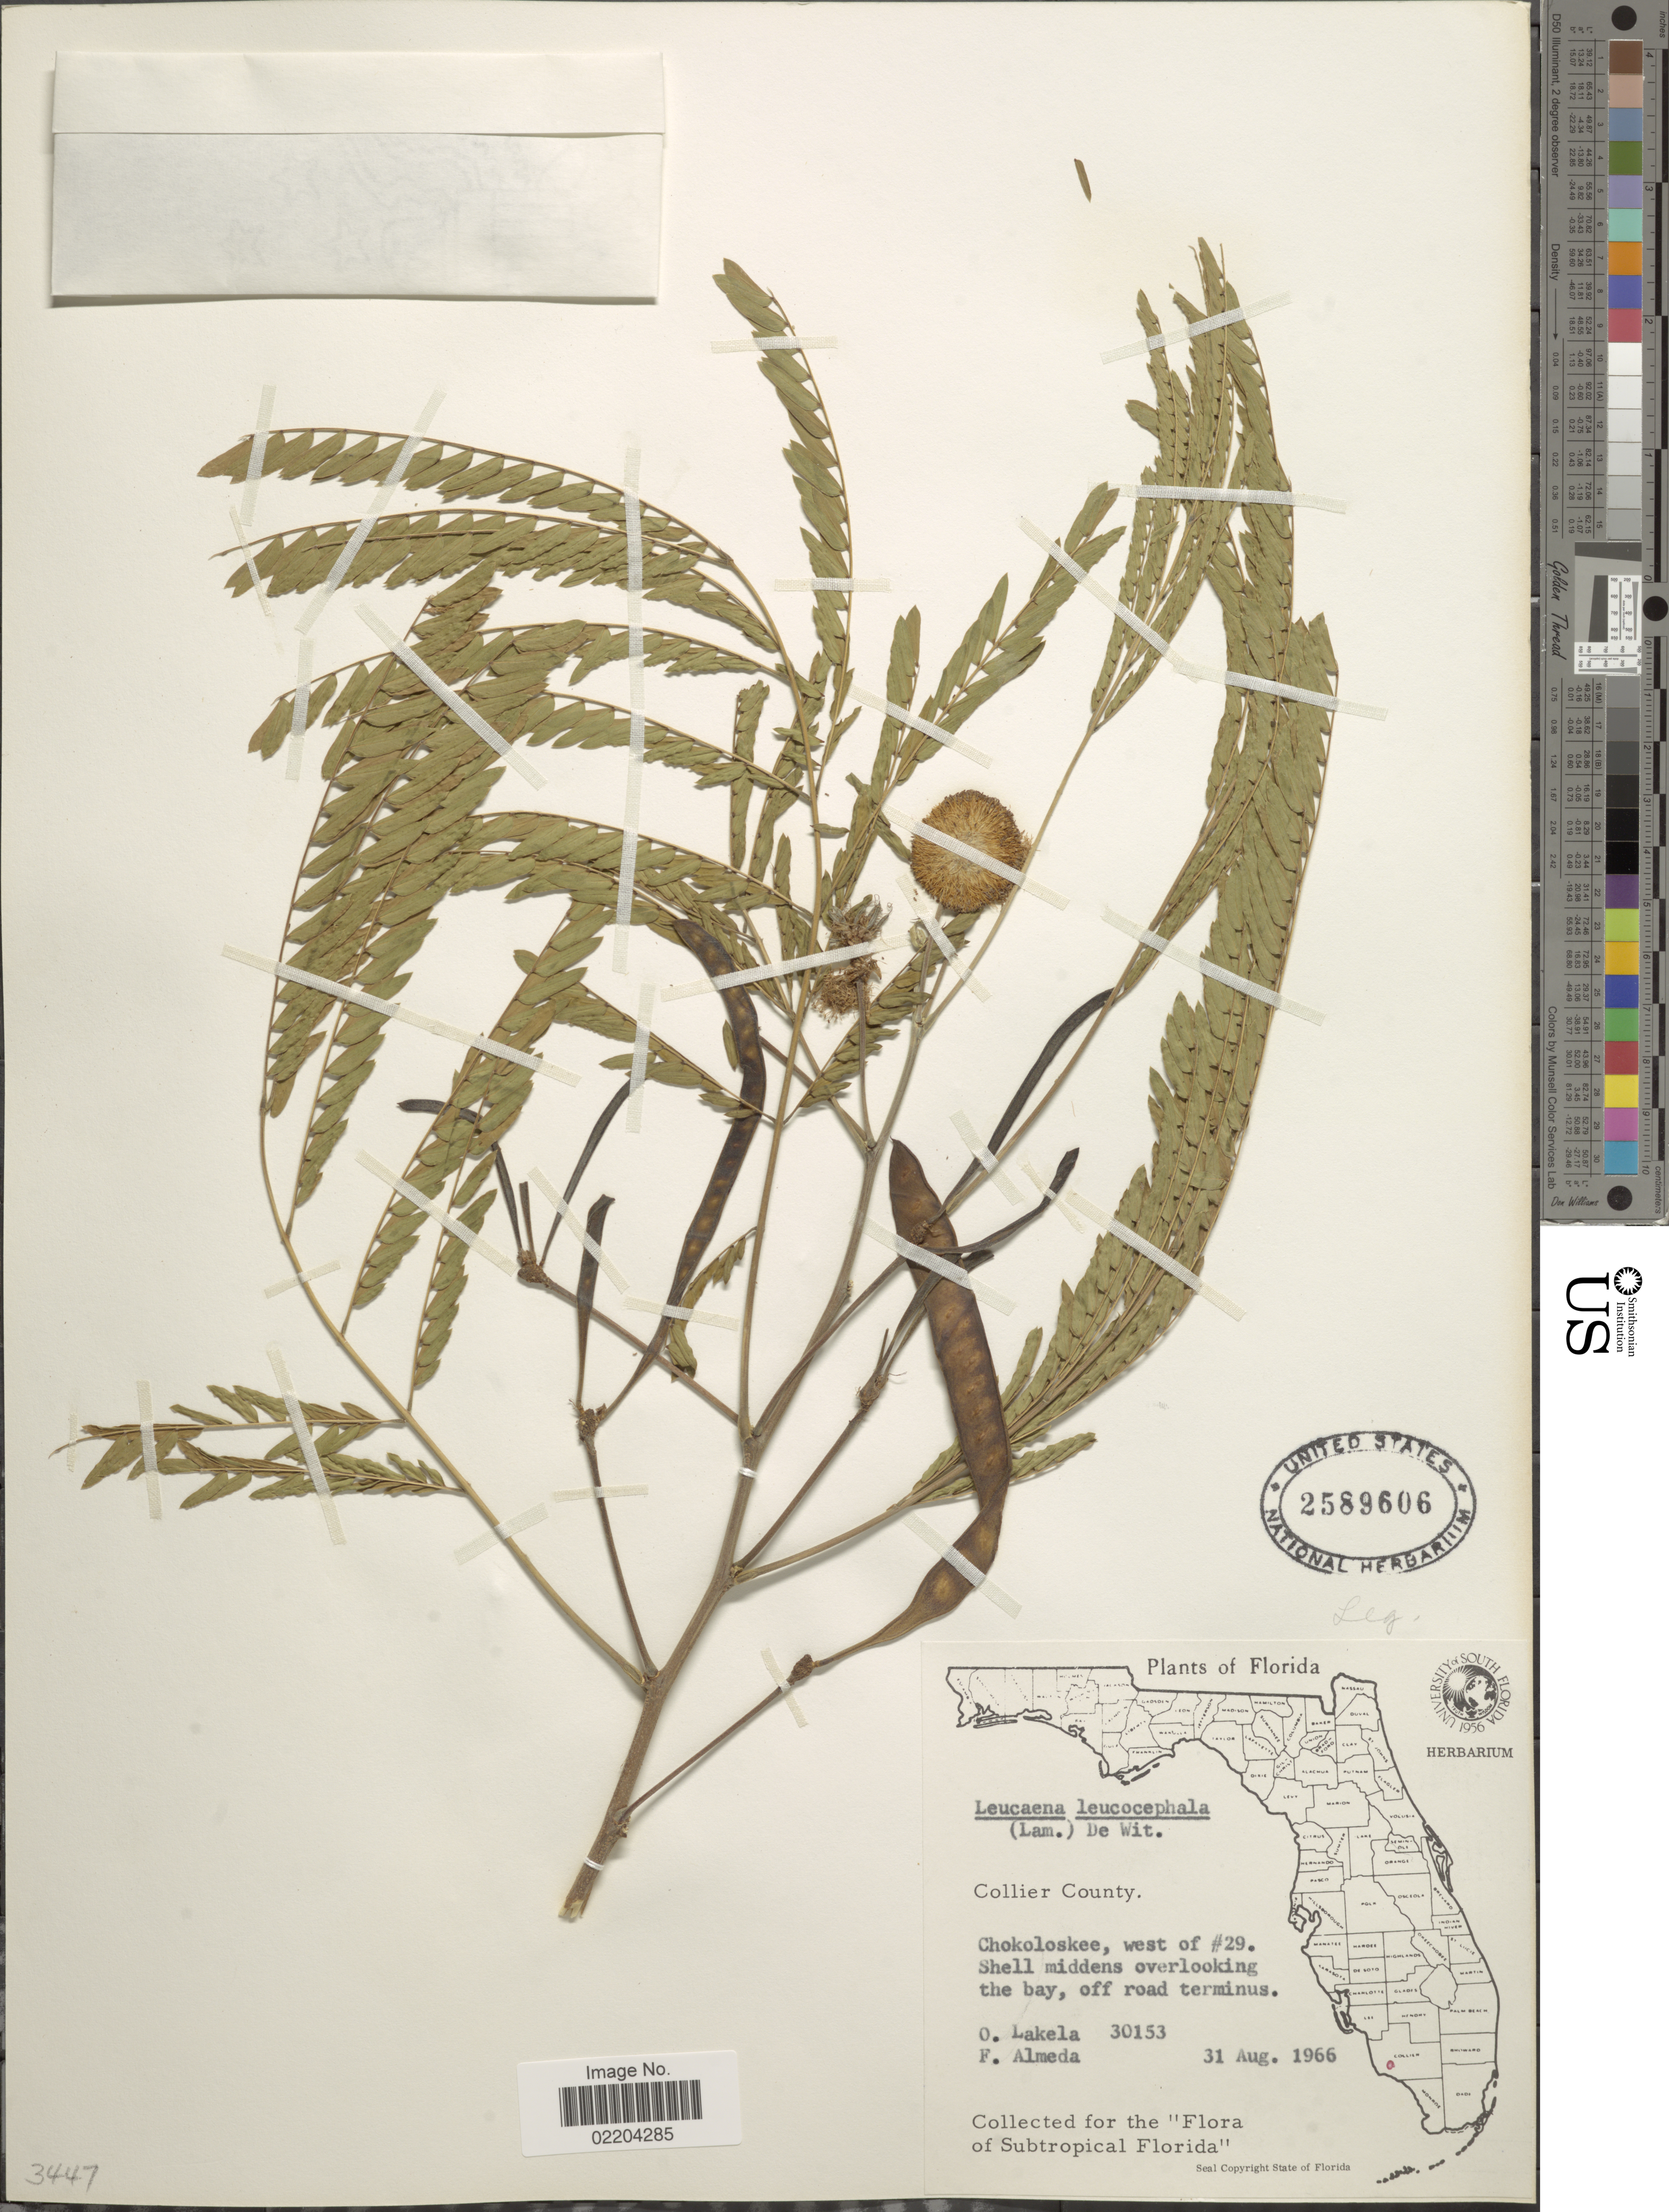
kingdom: Plantae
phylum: Tracheophyta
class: Magnoliopsida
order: Fabales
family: Fabaceae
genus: Leucaena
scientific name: Leucaena glauca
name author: (L.) Benth.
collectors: O. Lakela & F. Almeda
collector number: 30153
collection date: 1966-08-31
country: United States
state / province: Florida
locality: Florida. Collier County. Chokoloskee, west of #29.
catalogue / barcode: US 2589606